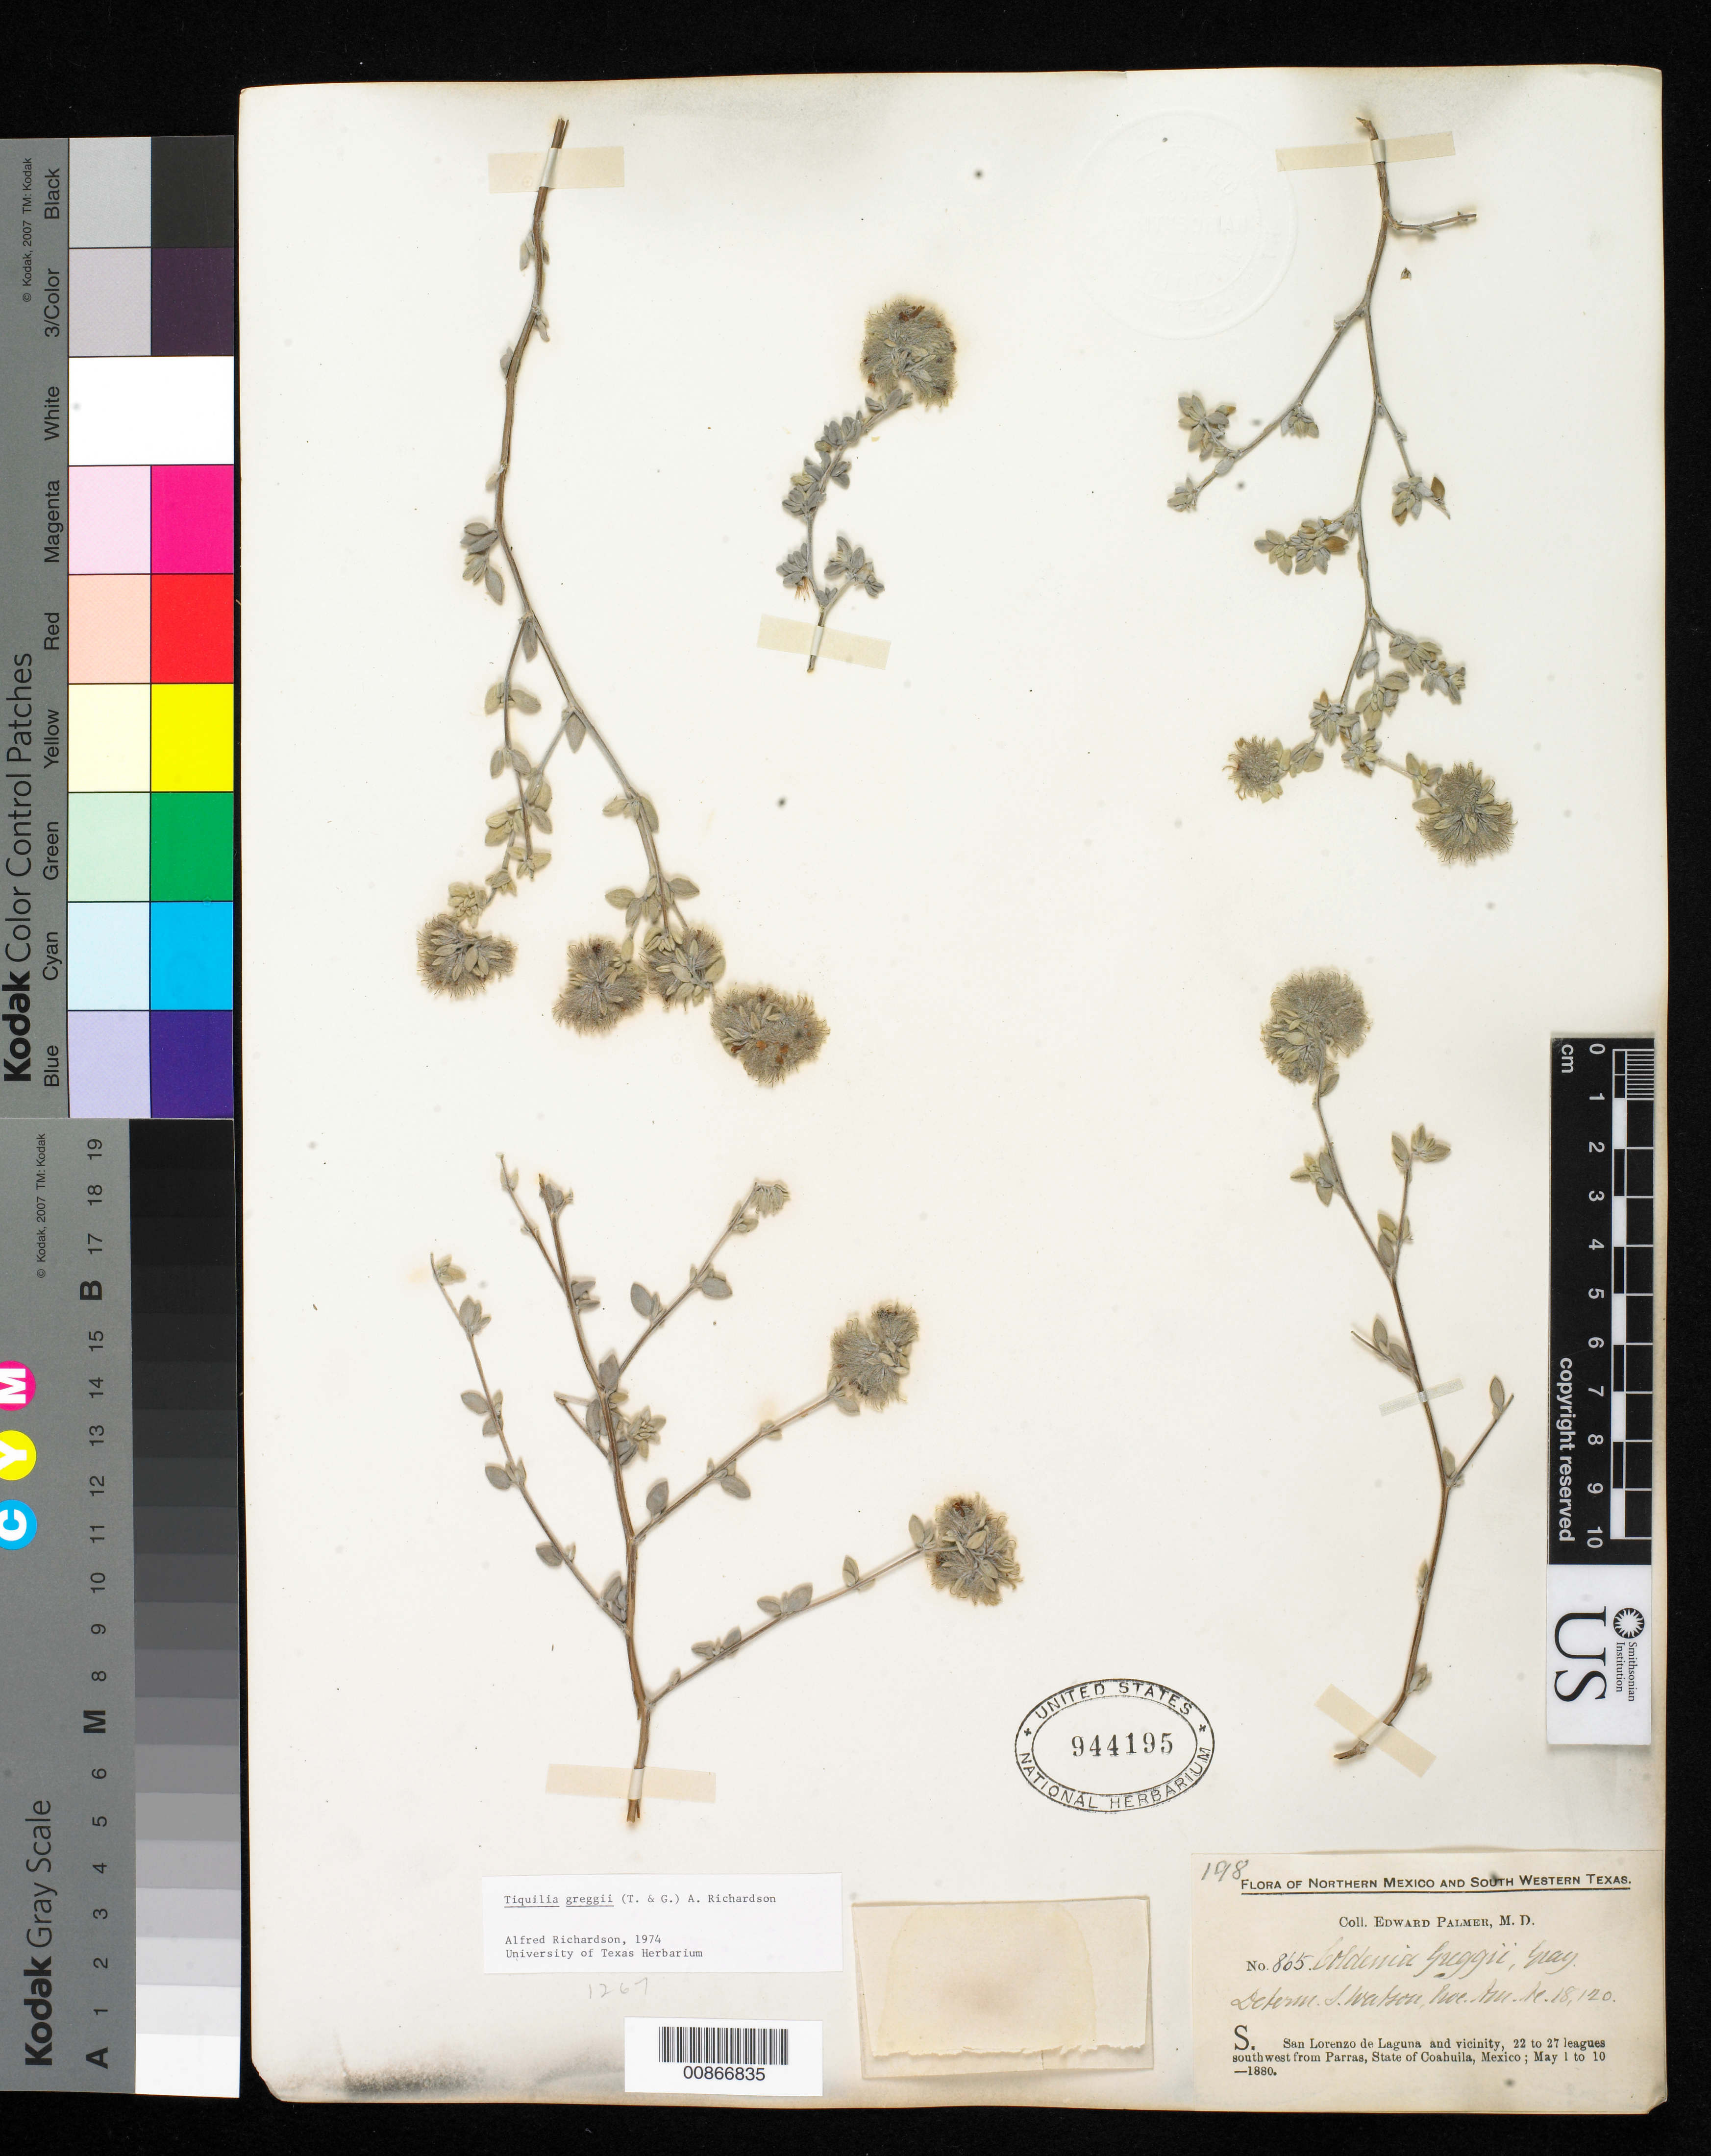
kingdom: Plantae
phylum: Tracheophyta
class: Magnoliopsida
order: Boraginales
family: Ehretiaceae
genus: Tiquilia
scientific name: Tiquilia greggii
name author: (Torr.) A.T. Richardson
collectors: E. Palmer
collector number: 865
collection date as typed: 01 May 1880 to 10 May 1880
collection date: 1880-05-01/1880-05-10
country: Mexico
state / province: Coahuila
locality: S. San Lorenzo de Laguna and vicinity, 22 to 27 leagues southwest from Parras, Coahuila.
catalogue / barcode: US 944195